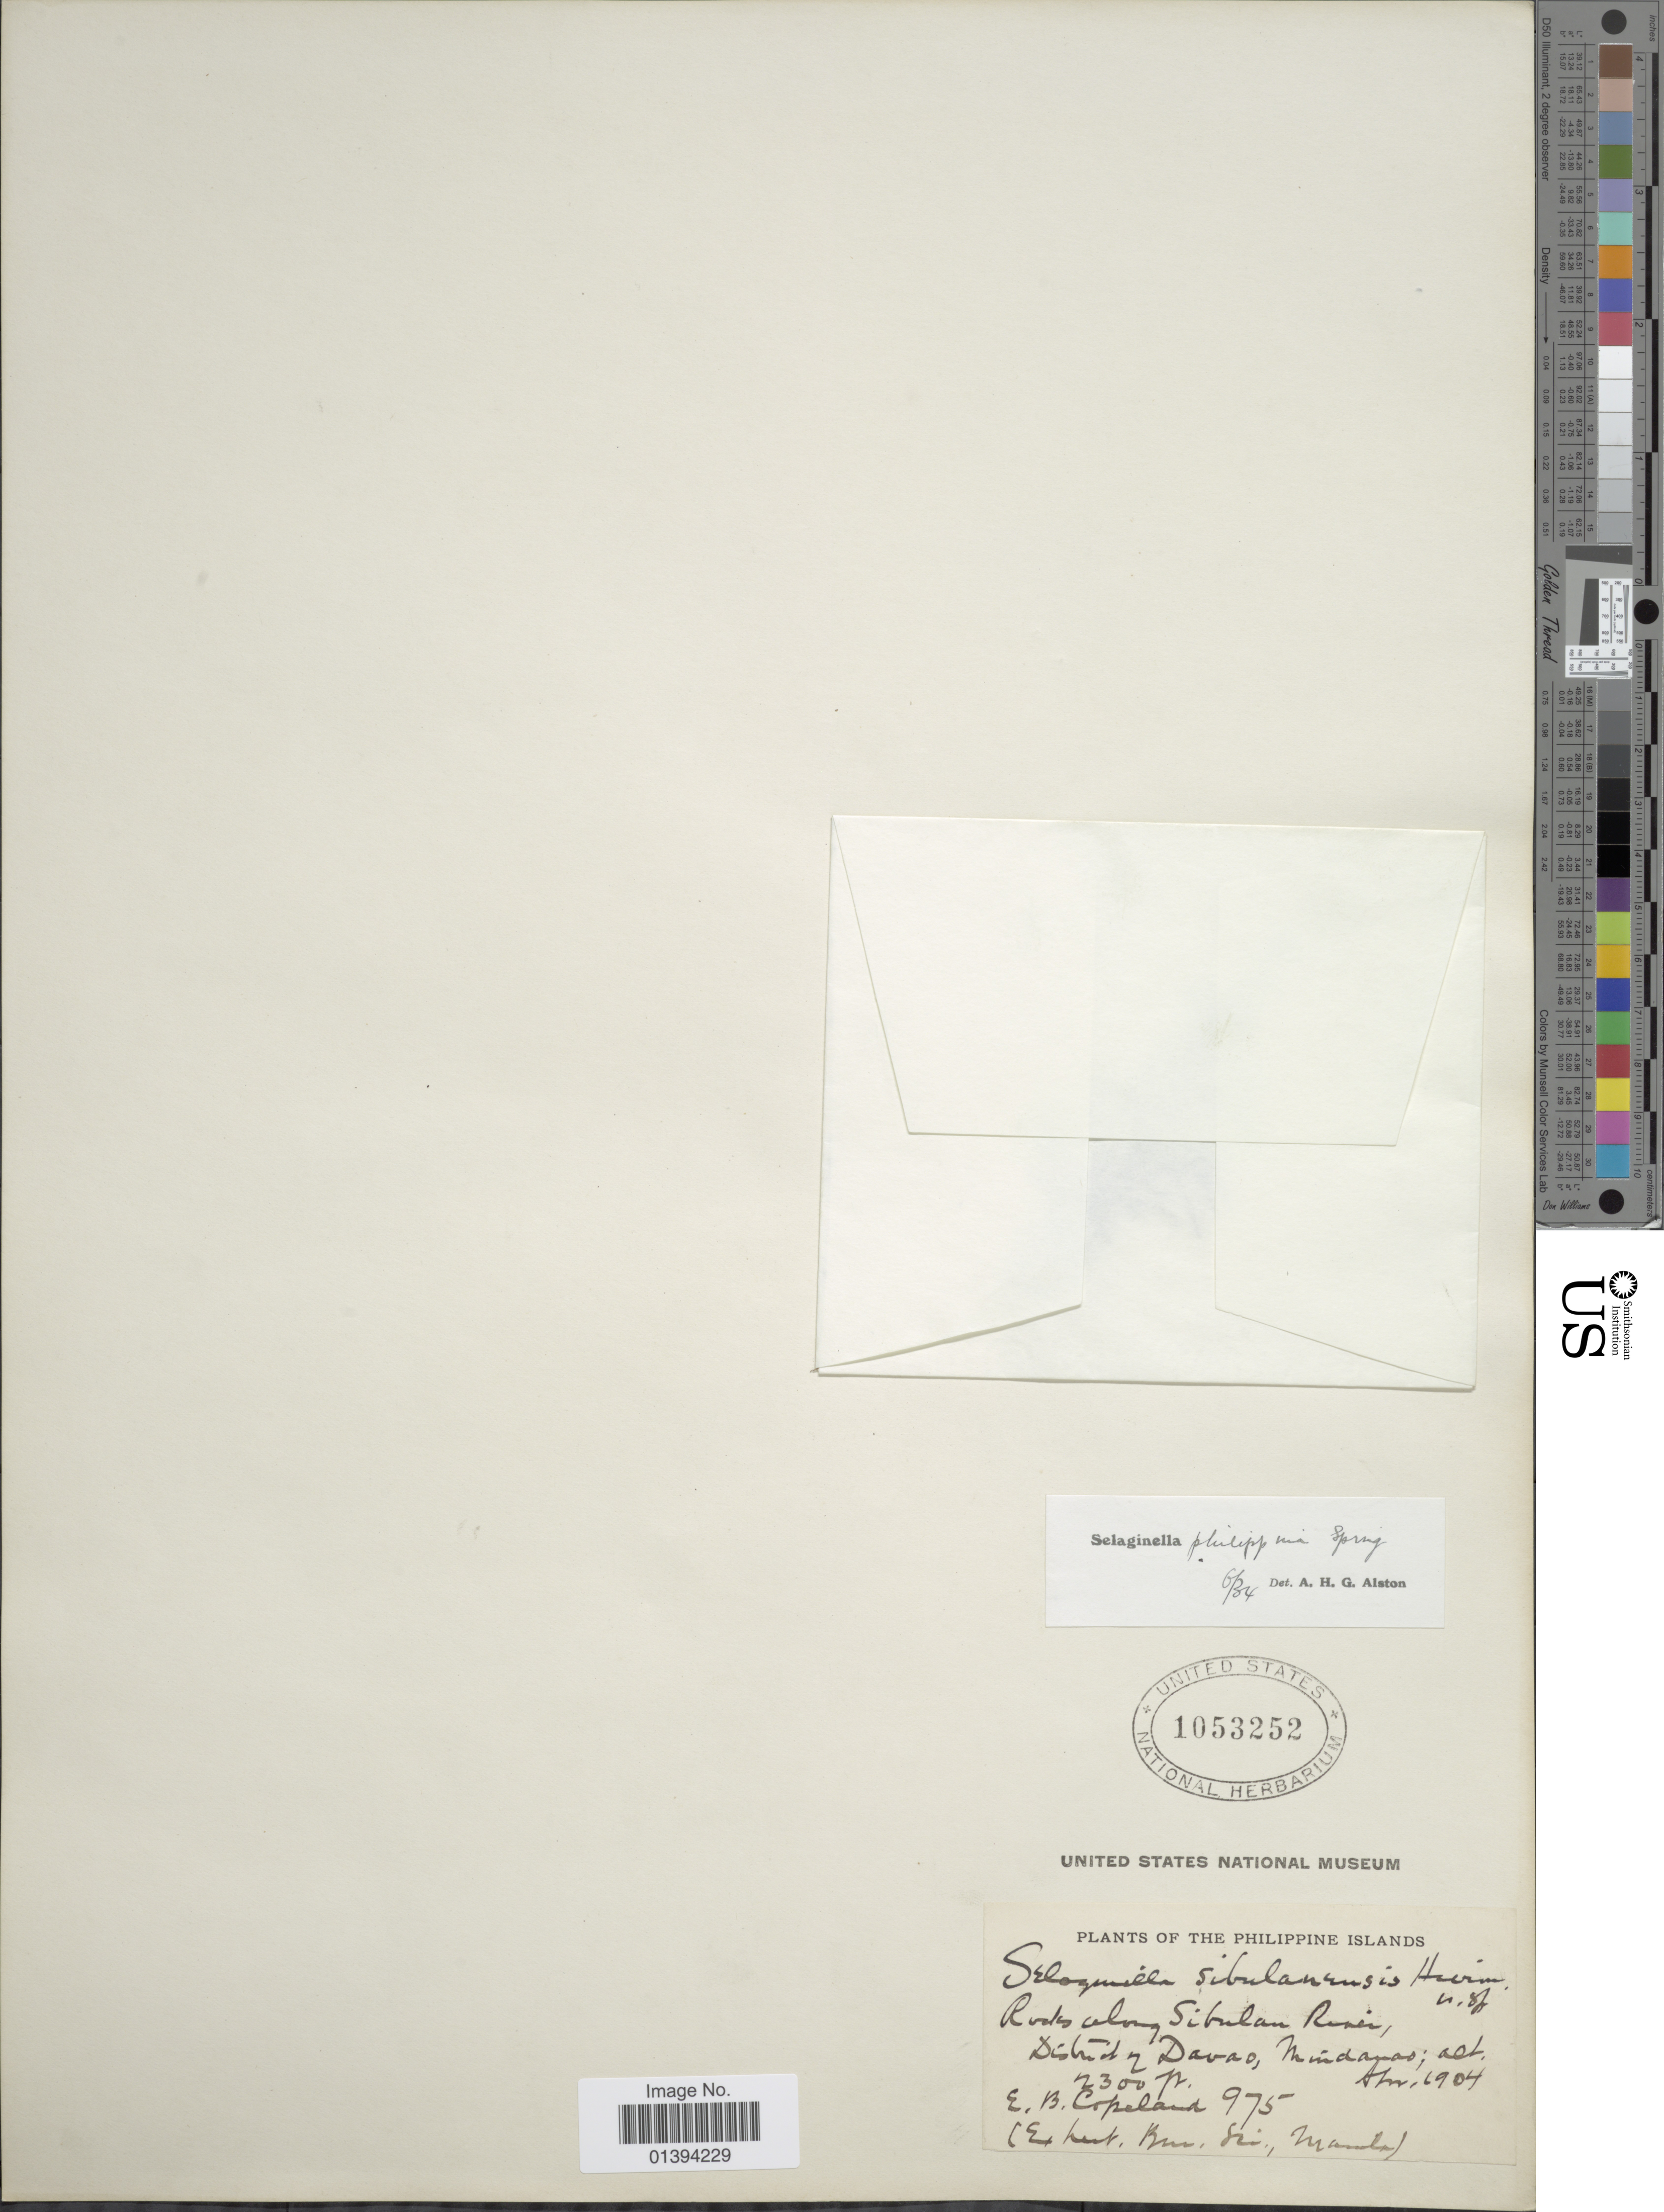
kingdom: Plantae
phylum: Tracheophyta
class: Lycopodiopsida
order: Selaginellales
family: Selaginellaceae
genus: Selaginella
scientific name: Selaginella philippina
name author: Spring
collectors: E. B. Copeland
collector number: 975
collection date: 1904-04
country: Philippines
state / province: Davao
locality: The Philippines, Sibulan River, Distr. of Davao, Mindanao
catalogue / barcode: US 1053252